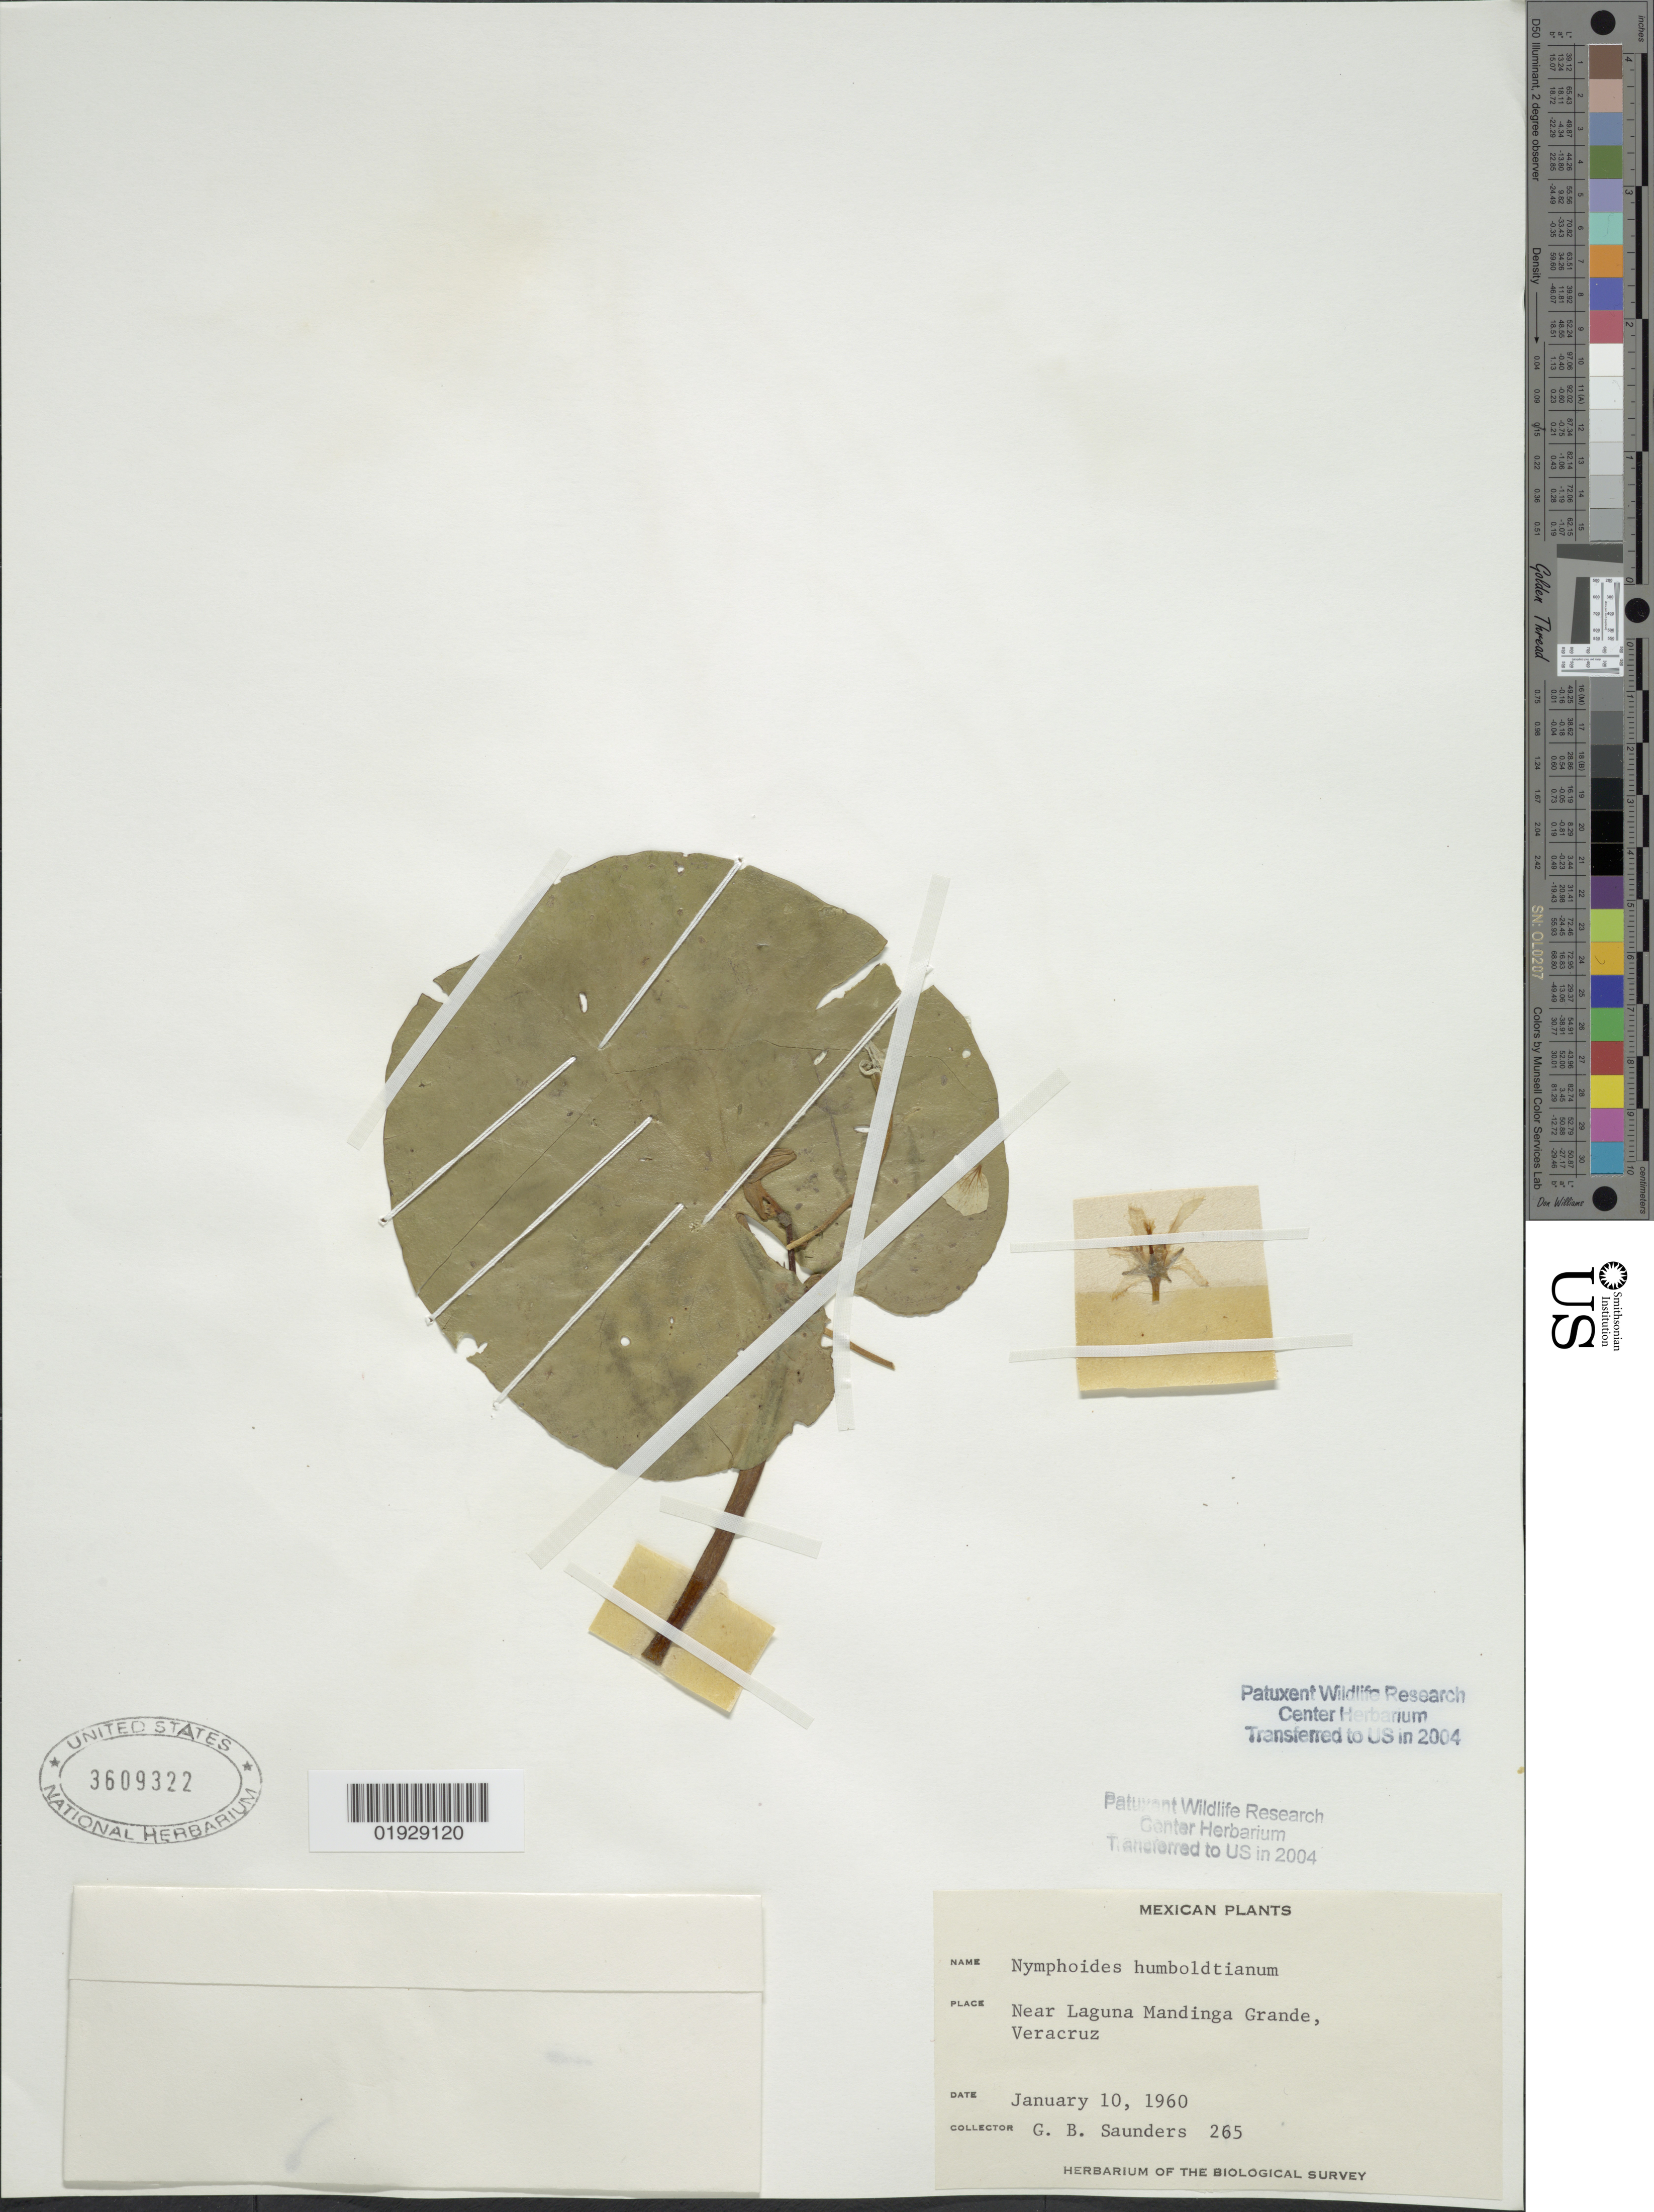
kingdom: Plantae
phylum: Tracheophyta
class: Magnoliopsida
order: Asterales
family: Menyanthaceae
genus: Nymphoides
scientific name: Nymphoides humboldtiana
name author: (Kunth) Kuntze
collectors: G. B. Saunders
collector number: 265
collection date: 1960-01-10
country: Mexico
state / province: Veracruz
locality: Near Laguna Mandinga Grande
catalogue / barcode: US 3609322